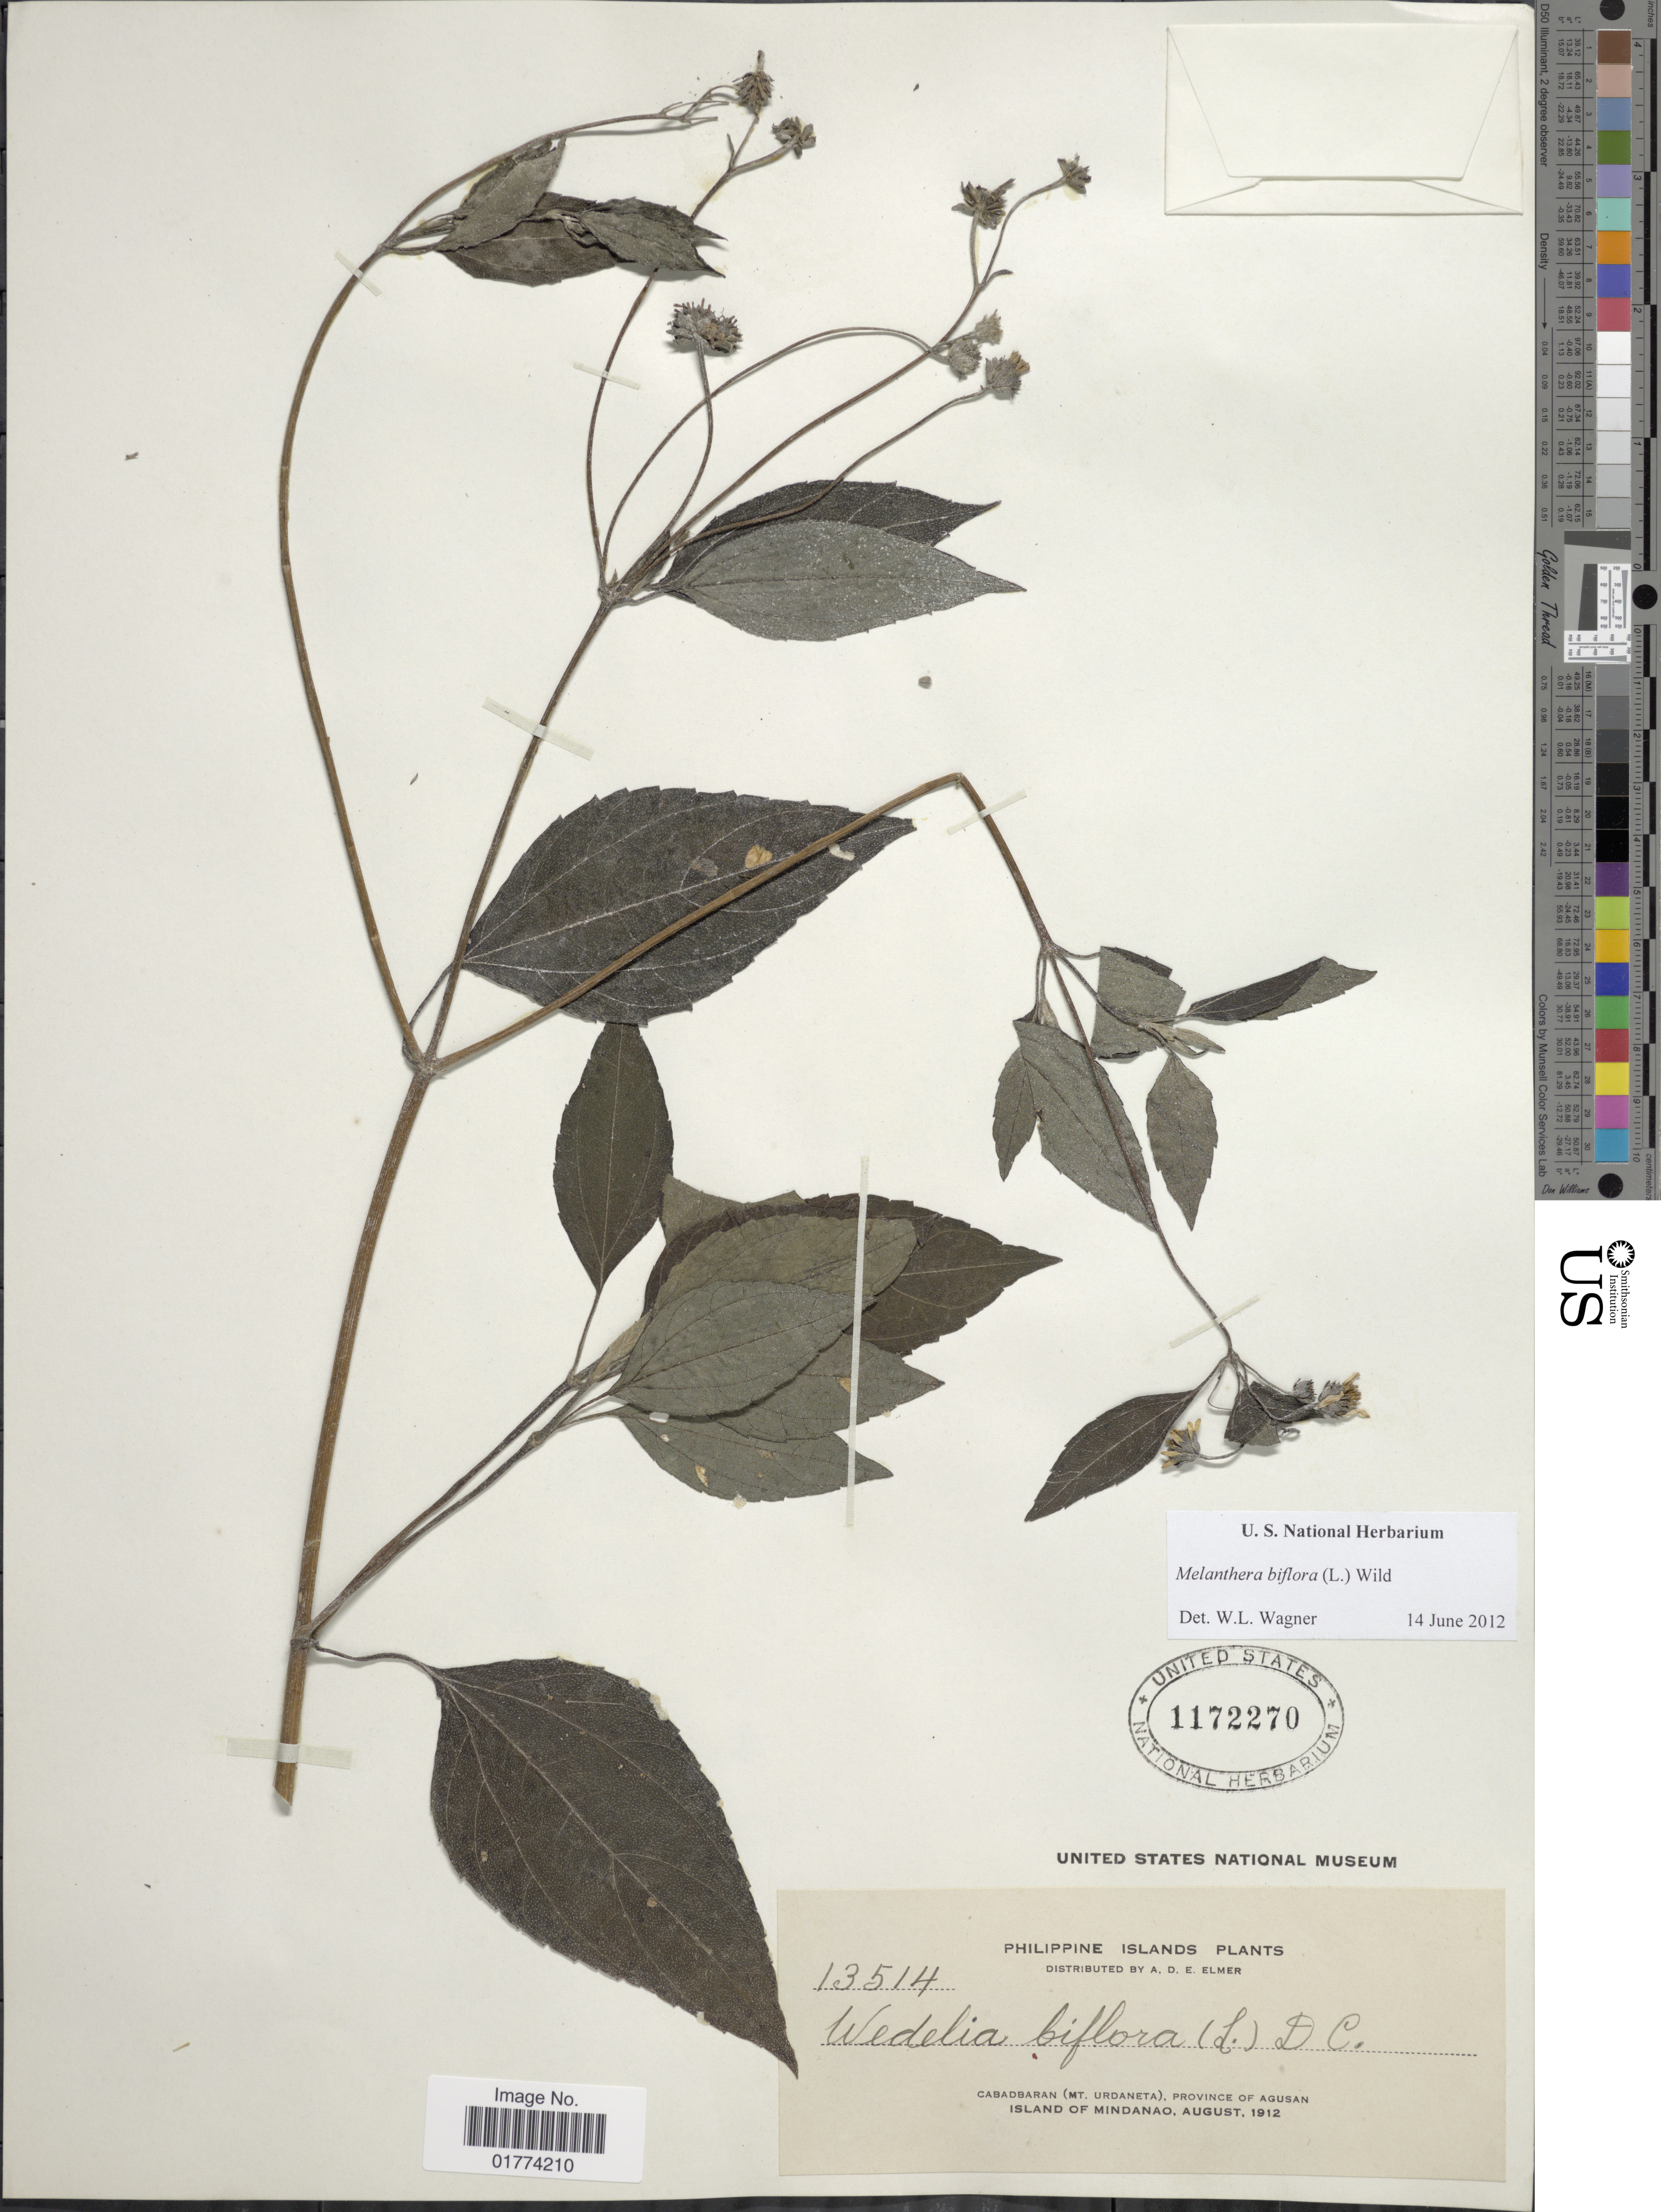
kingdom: Plantae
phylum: Tracheophyta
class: Magnoliopsida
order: Asterales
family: Asteraceae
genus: Wollastonia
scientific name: Wollastonia biflora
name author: (L.) DC.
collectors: A. D. E. Elmer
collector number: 13514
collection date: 1912-08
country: Philippines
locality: Cabadbaran (Mt. Urdaneta), Province of Agusan, Island of Mindanao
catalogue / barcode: US 1172270